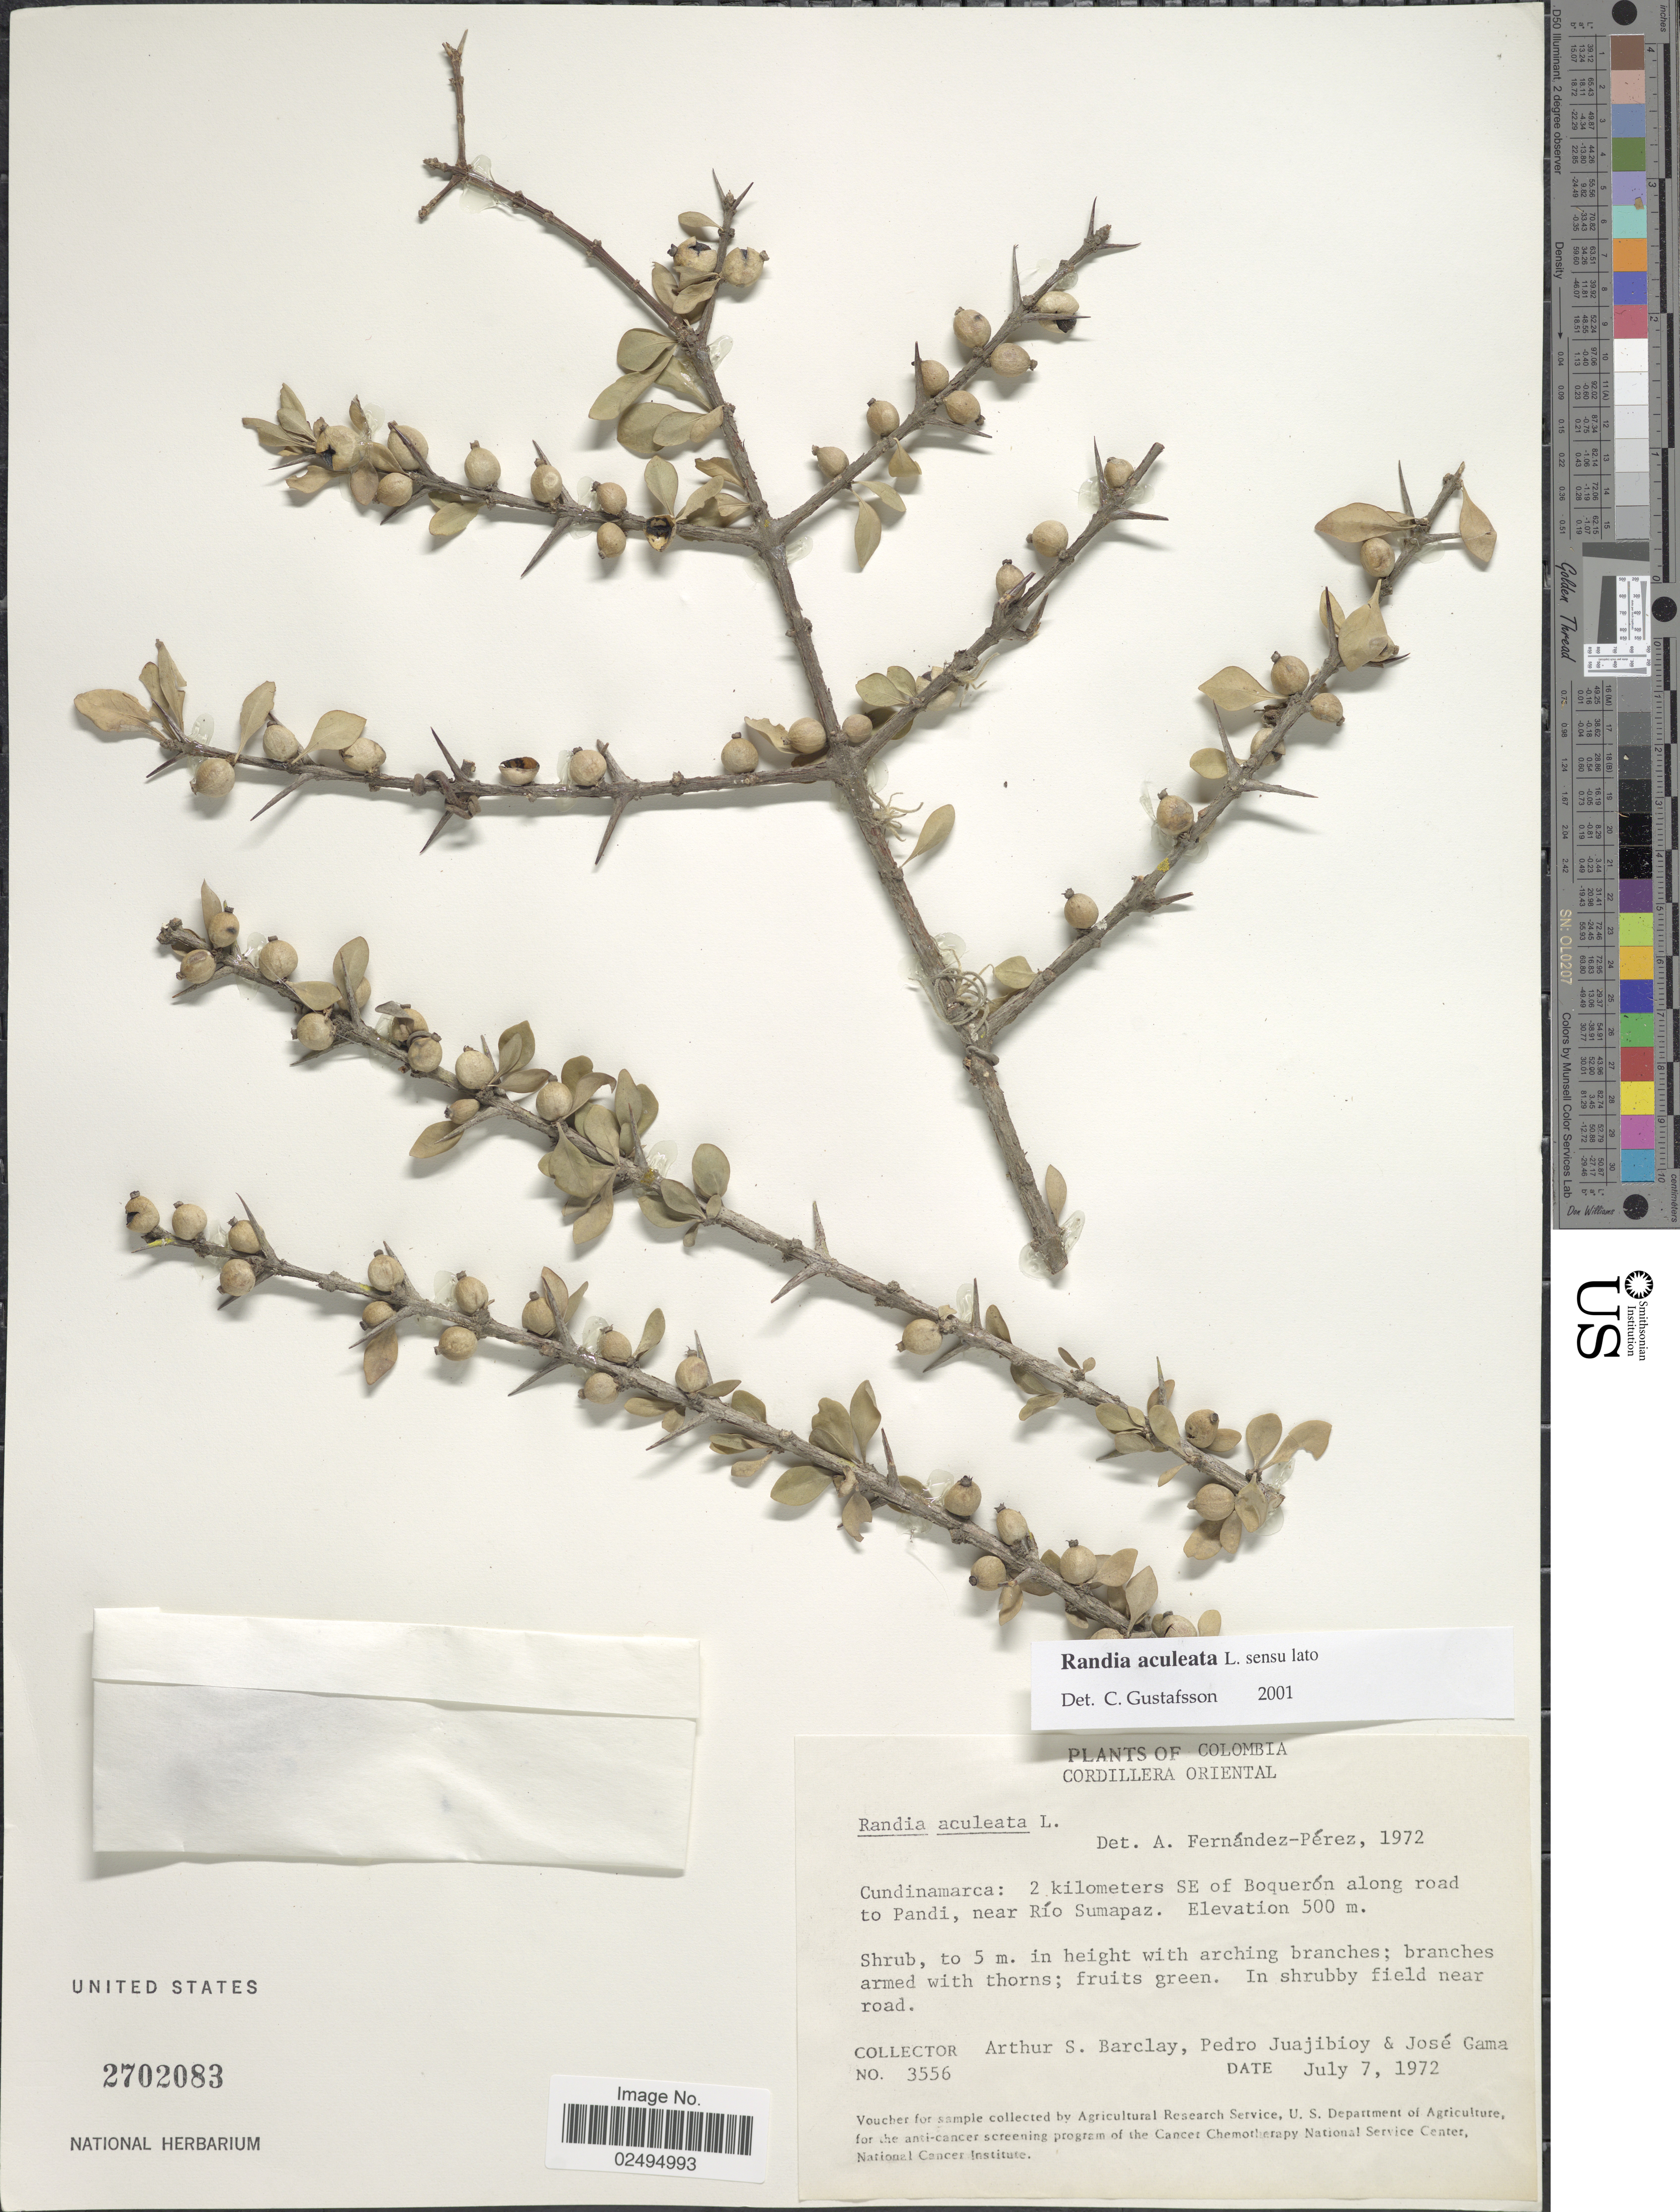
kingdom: Plantae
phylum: Tracheophyta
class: Magnoliopsida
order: Gentianales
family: Rubiaceae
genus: Randia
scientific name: Randia aculeata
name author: L.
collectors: A. S. Barclay, P. Juajibioy & J. Gama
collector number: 3556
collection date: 1972-07-07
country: Colombia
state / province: Cundinamarca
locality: Cordillera Oriental, 2 kilometers SE of Boqueron along road to Pandi, near Rio Sumapaz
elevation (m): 500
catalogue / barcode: US 2702083